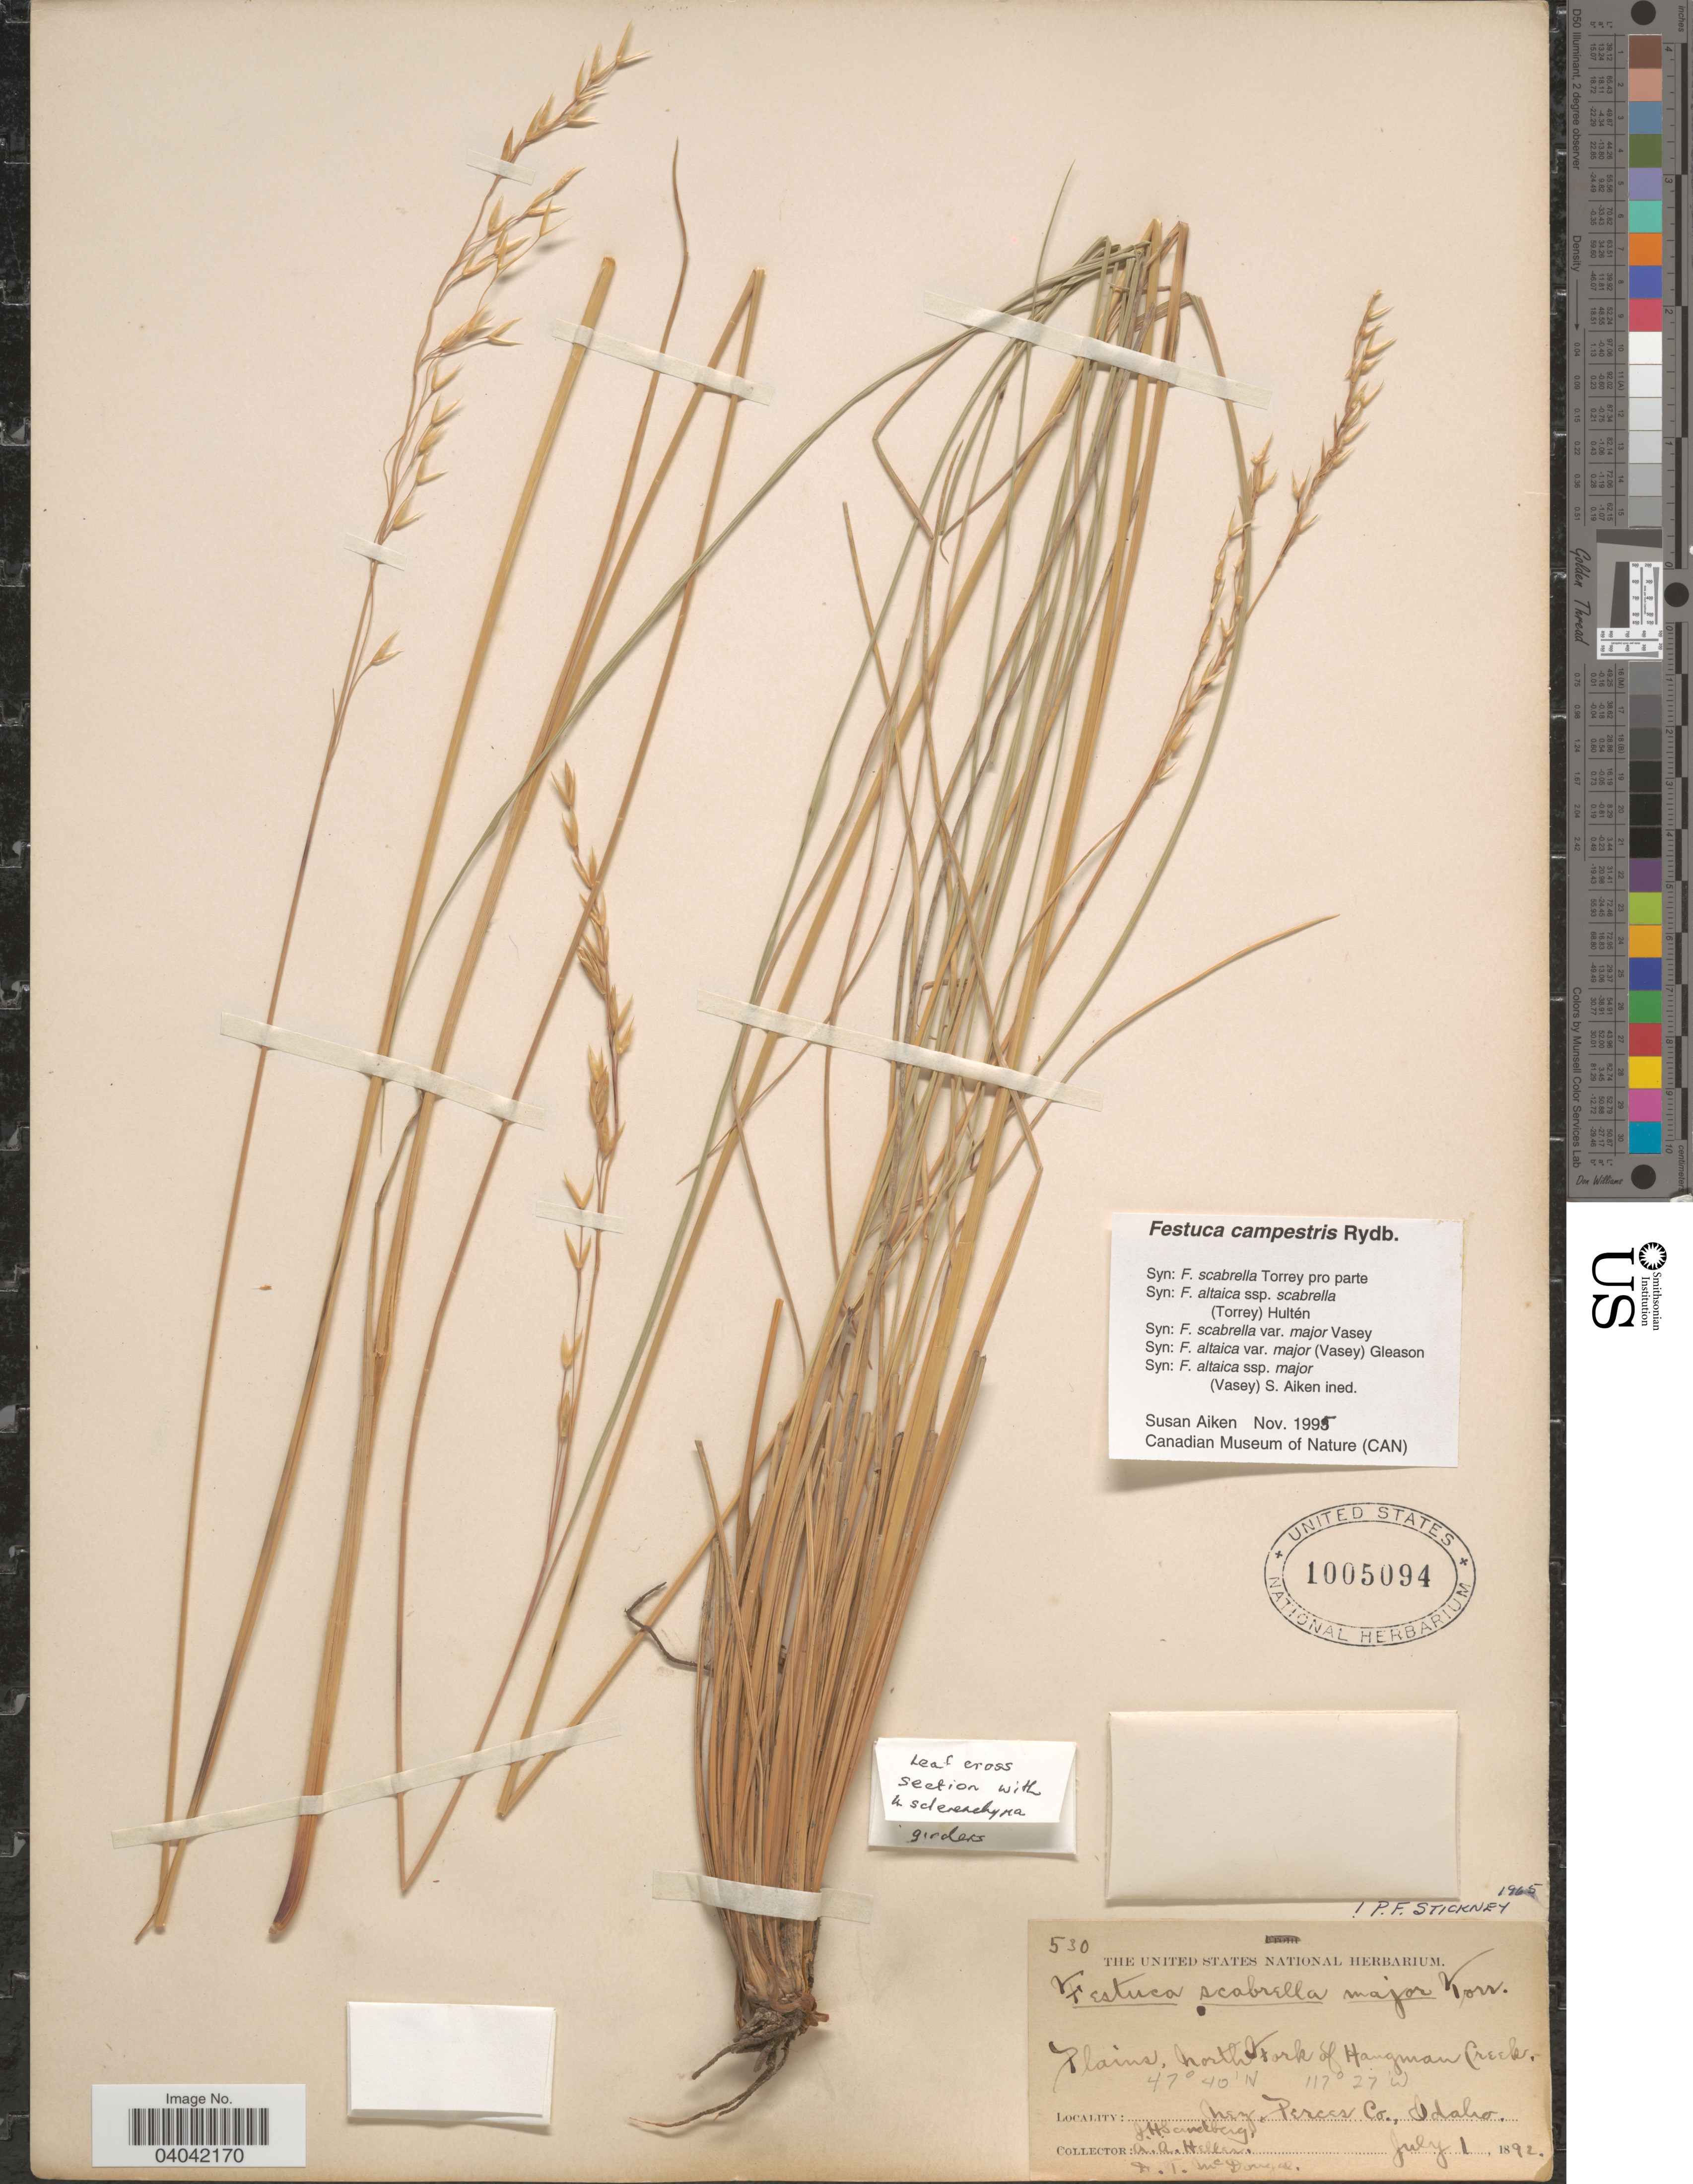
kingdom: Plantae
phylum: Tracheophyta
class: Liliopsida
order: Poales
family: Poaceae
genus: Festuca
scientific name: Festuca campestris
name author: Rydb.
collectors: J. H. Sandberg, A. A. Heller & D. McDougal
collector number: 530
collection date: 1892-07-01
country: United States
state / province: Idaho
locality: Plains, north Fork of Hangman Creek. Nez Perces Co.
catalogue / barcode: US 1005094